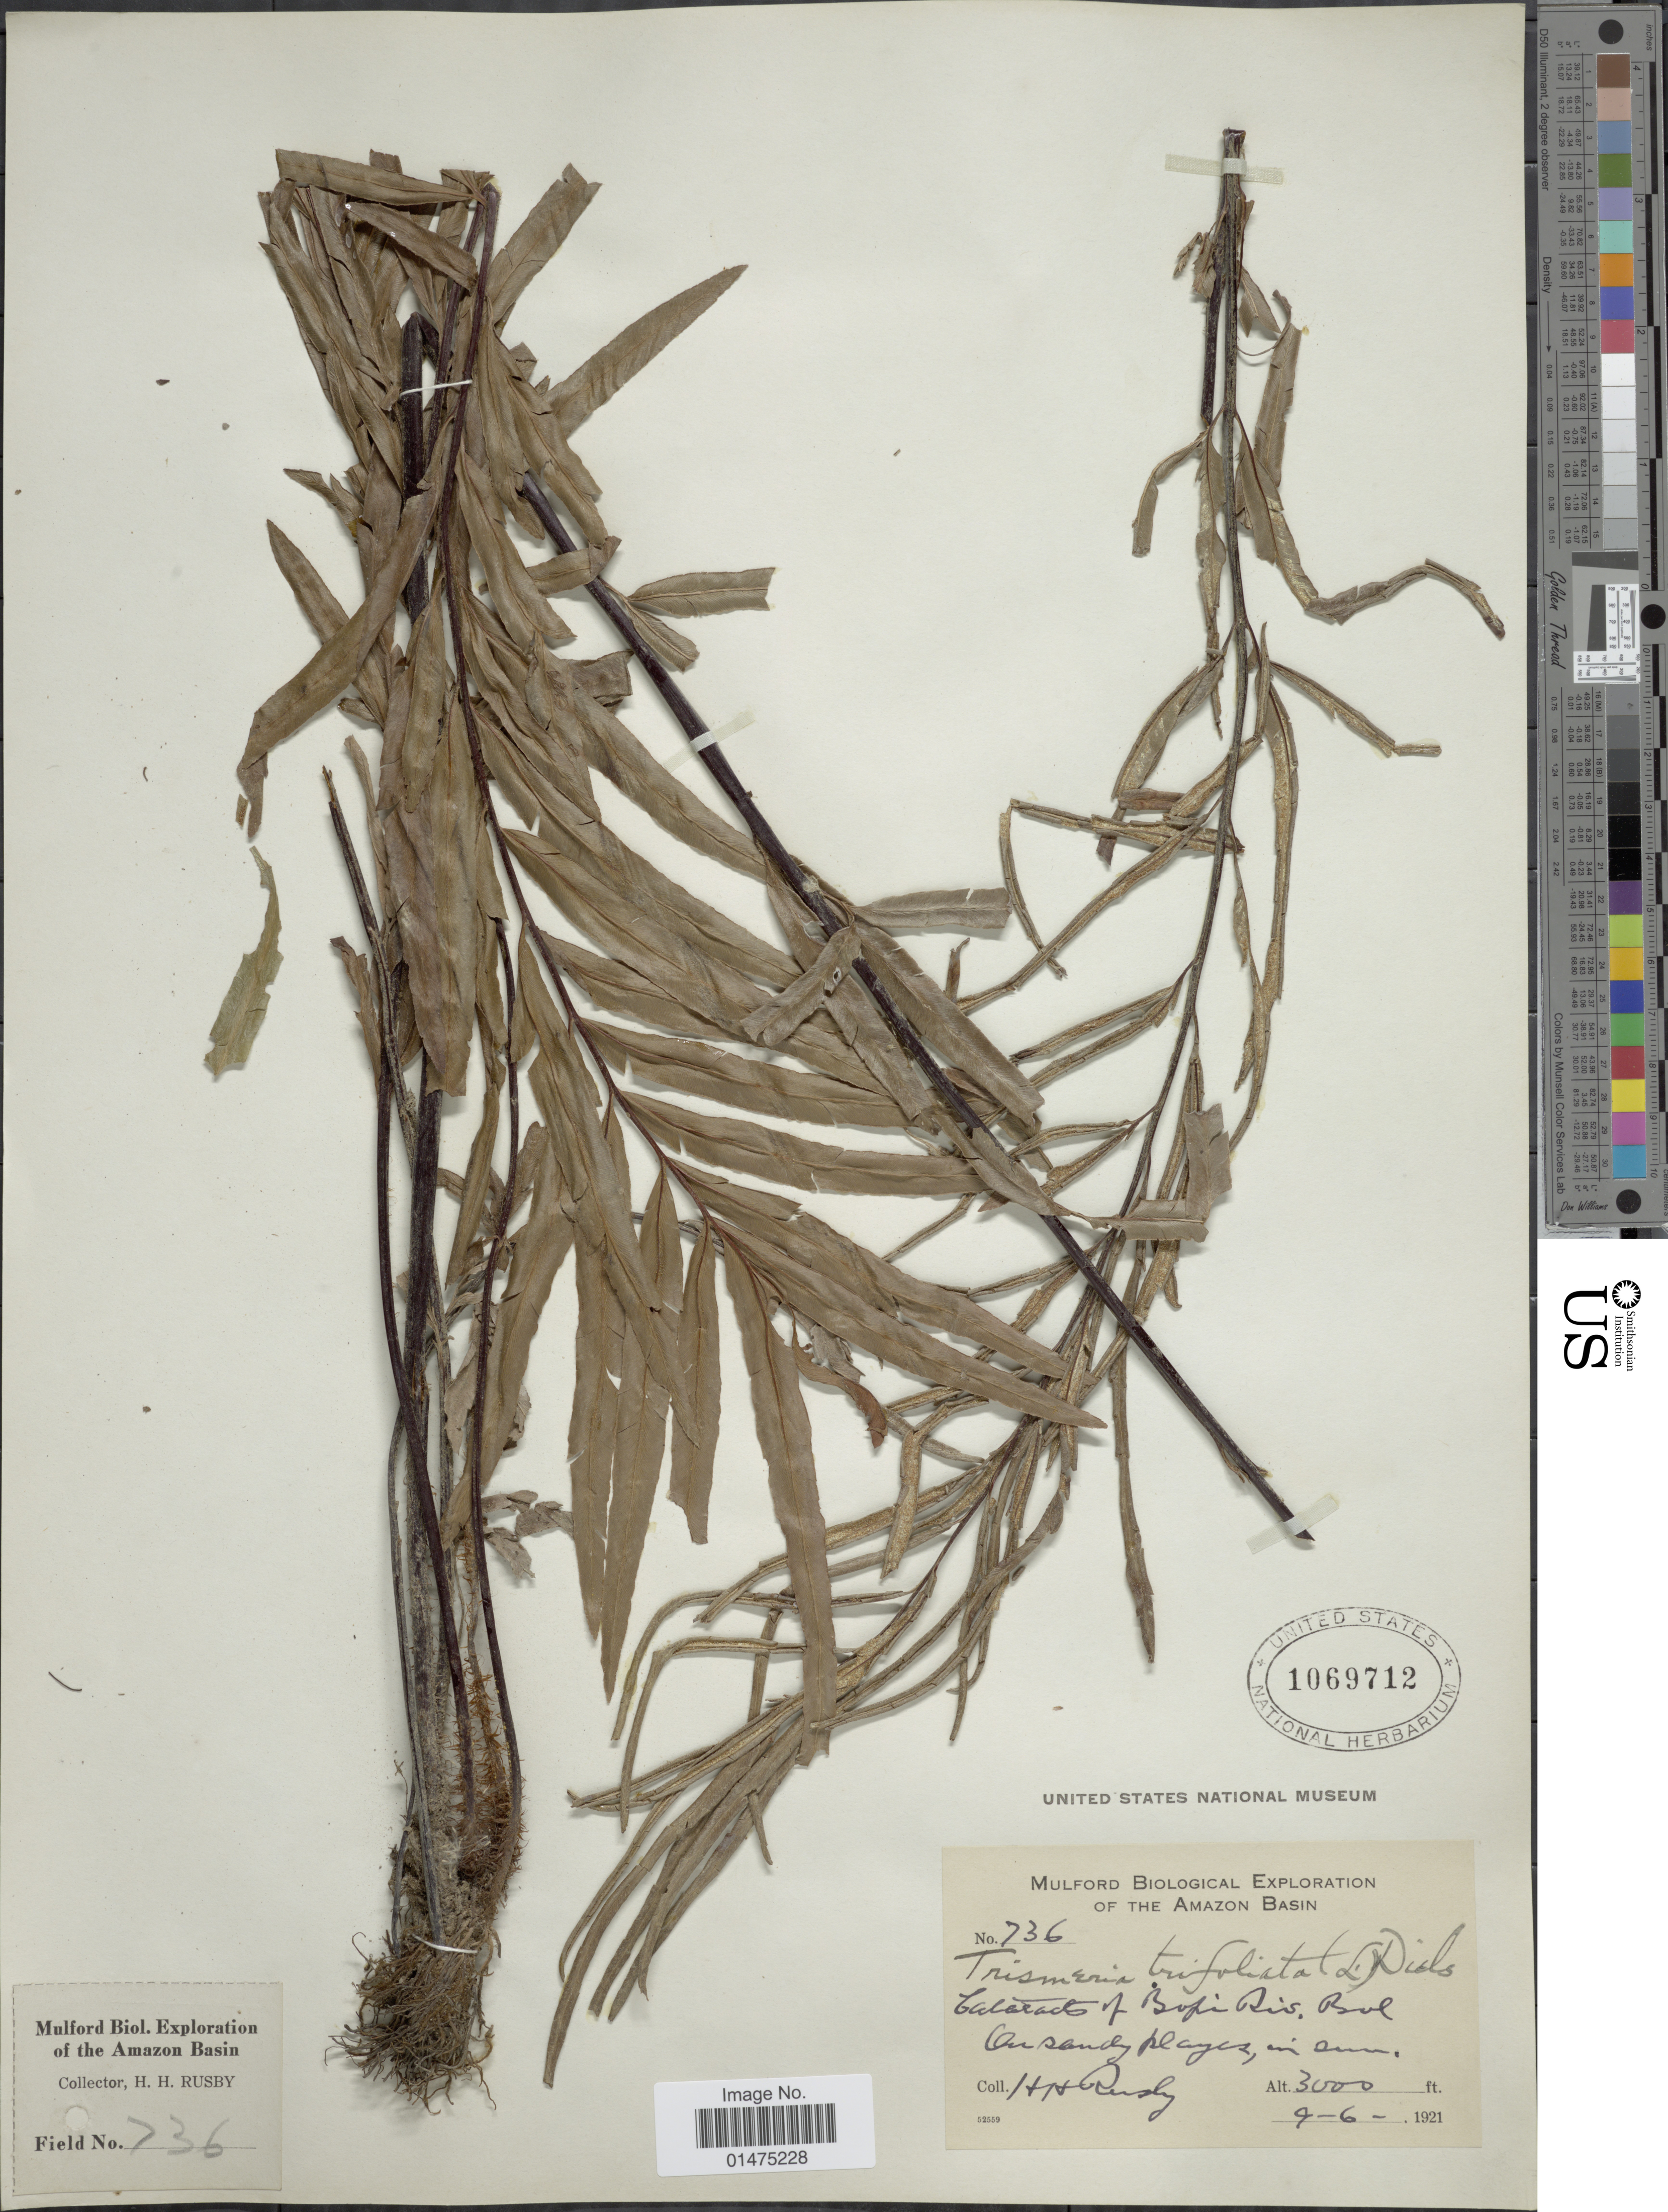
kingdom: Plantae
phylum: Tracheophyta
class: Polypodiopsida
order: Polypodiales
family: Pteridaceae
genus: Pityrogramma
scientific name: Pityrogramma trifoliata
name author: (L.) R.M. Tryon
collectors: H. H. Rusby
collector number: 736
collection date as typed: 9-6-1921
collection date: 1921-09-06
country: Bolivia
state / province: La Paz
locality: Cataracts of the Bopi River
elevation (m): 914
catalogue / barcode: US 1069712